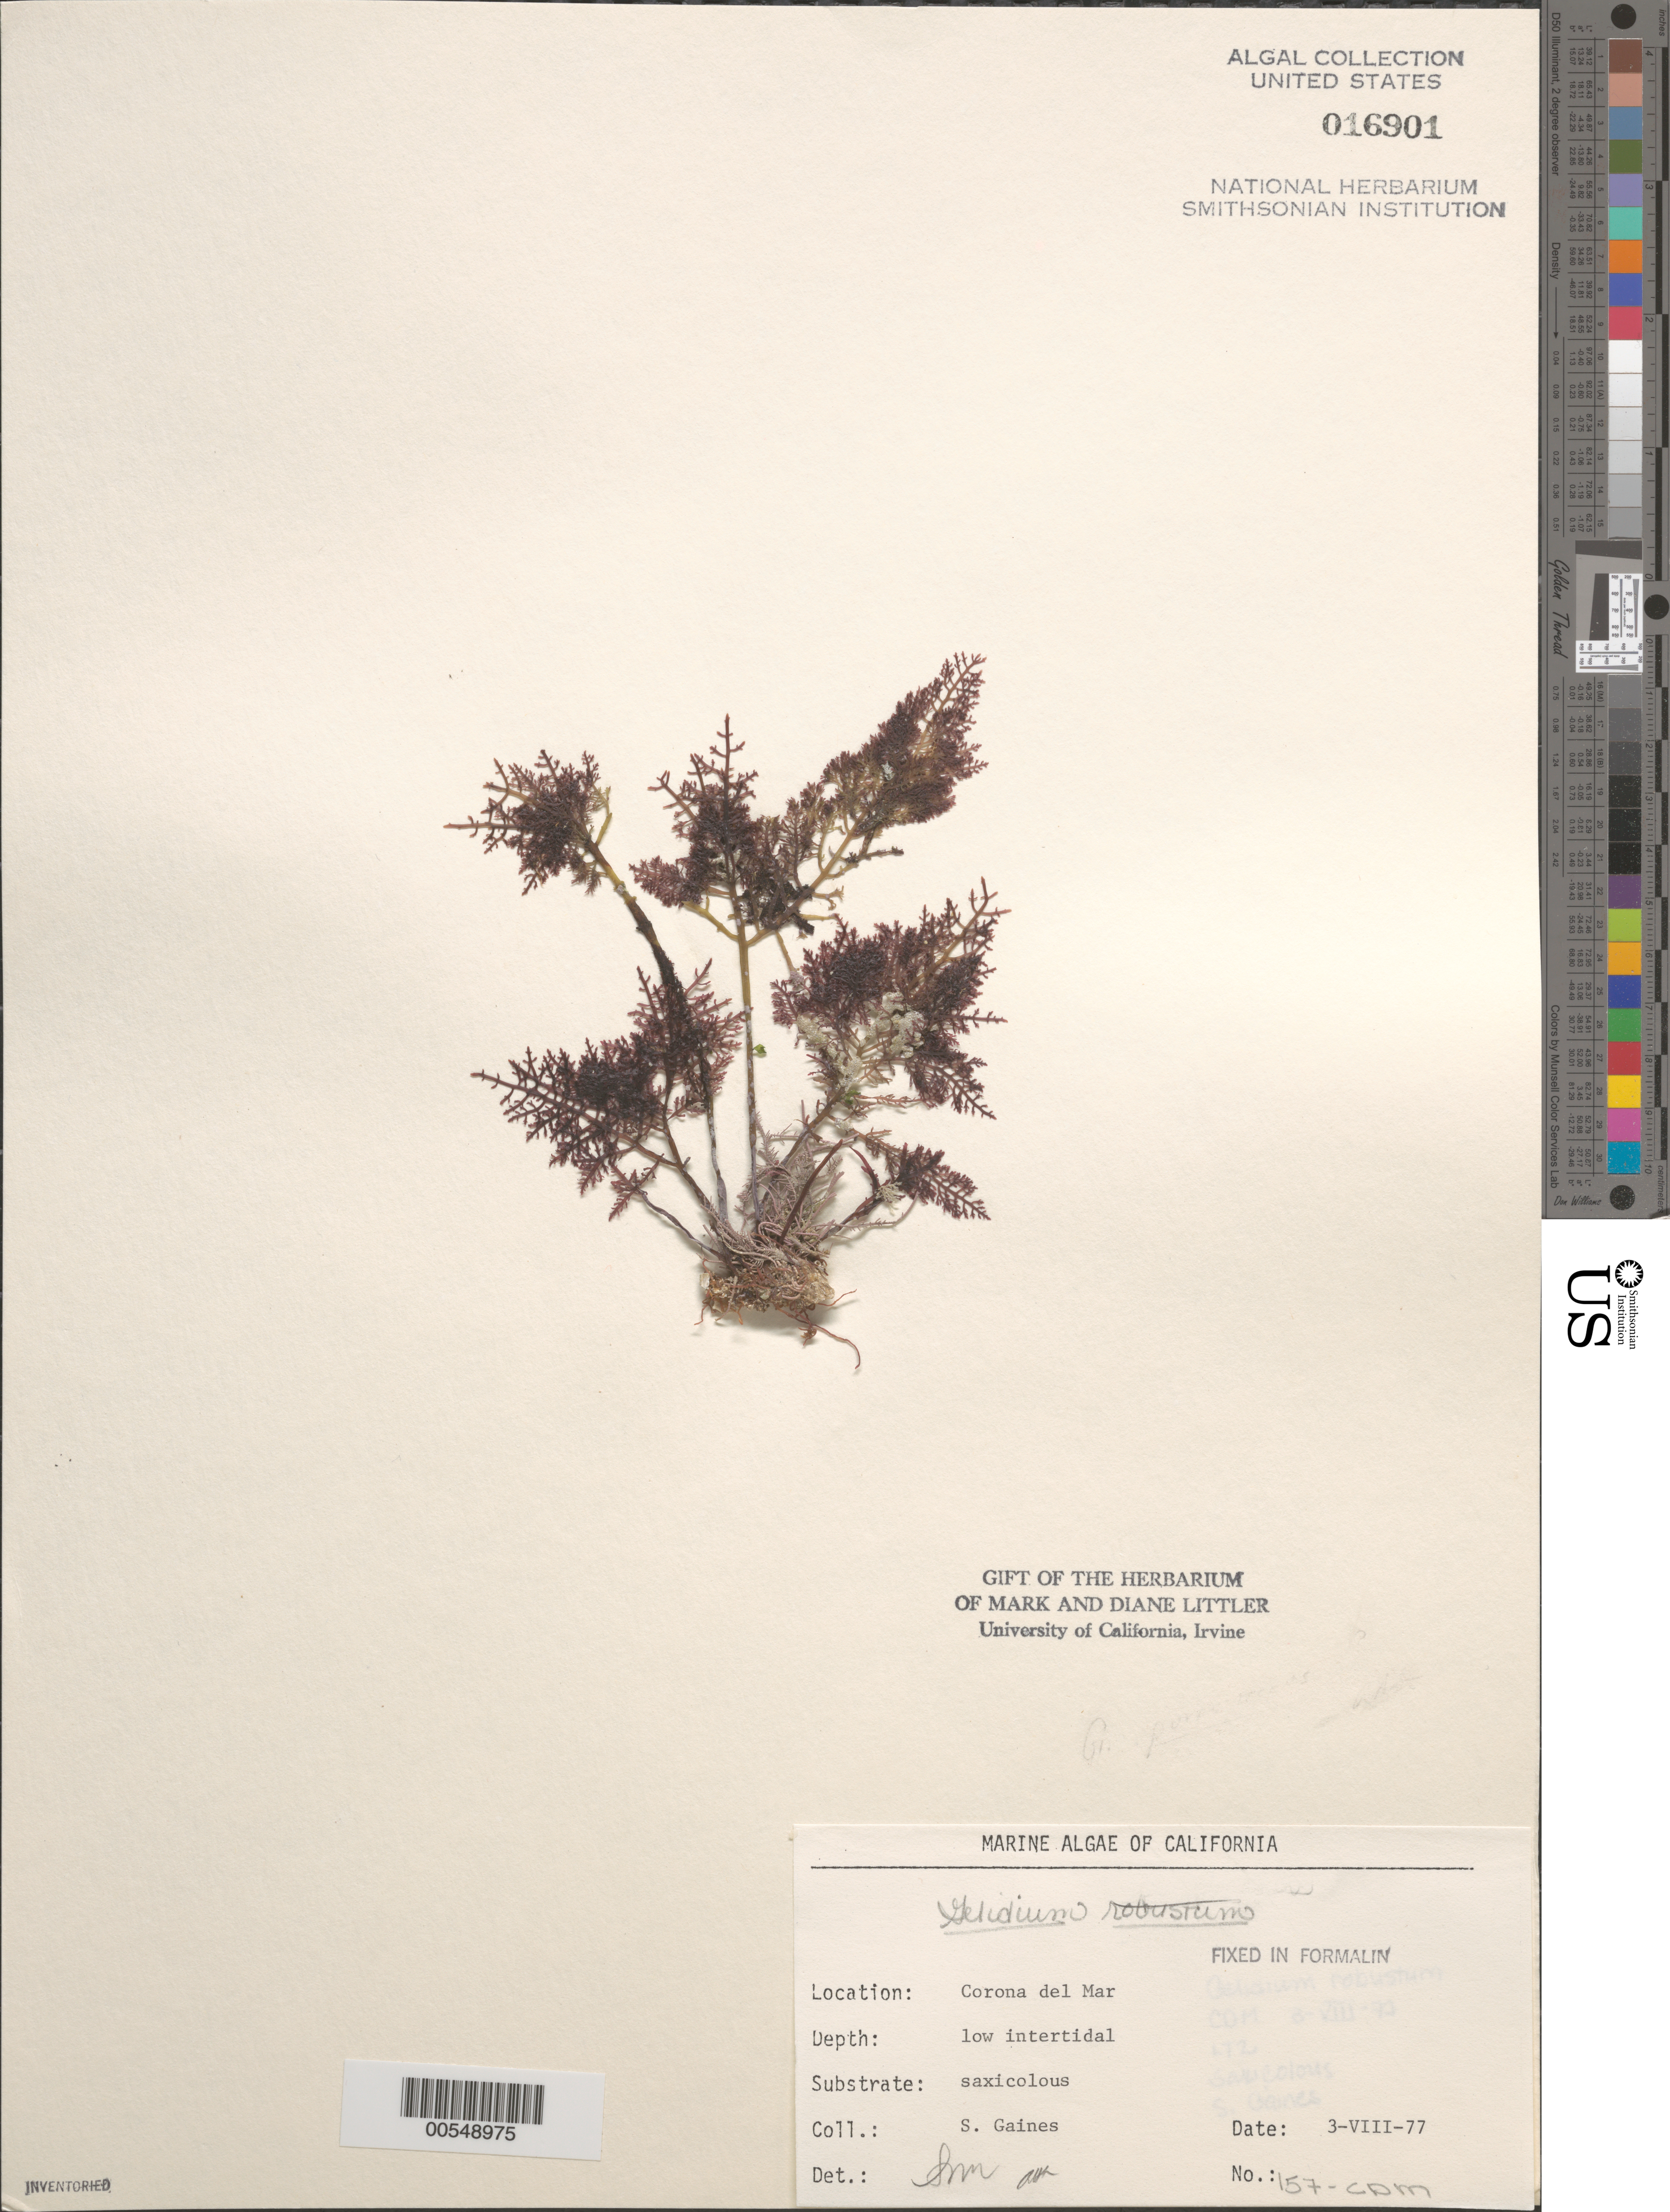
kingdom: Plantae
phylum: Rhodophyta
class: Florideophyceae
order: Gelidiales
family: Gelidiaceae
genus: Gelidium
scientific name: Gelidium sp.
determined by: Murray, S. N.; Sims, Robert H.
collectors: S. Gaines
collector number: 157-cdm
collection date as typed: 03 Aug 1977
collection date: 1977-08-03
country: United States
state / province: California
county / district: Orange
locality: Corona del Mar, mouth of Morning Canyon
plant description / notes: BLM-SOCALBIGHT Rocky Intertidal Survey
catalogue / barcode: US 16901